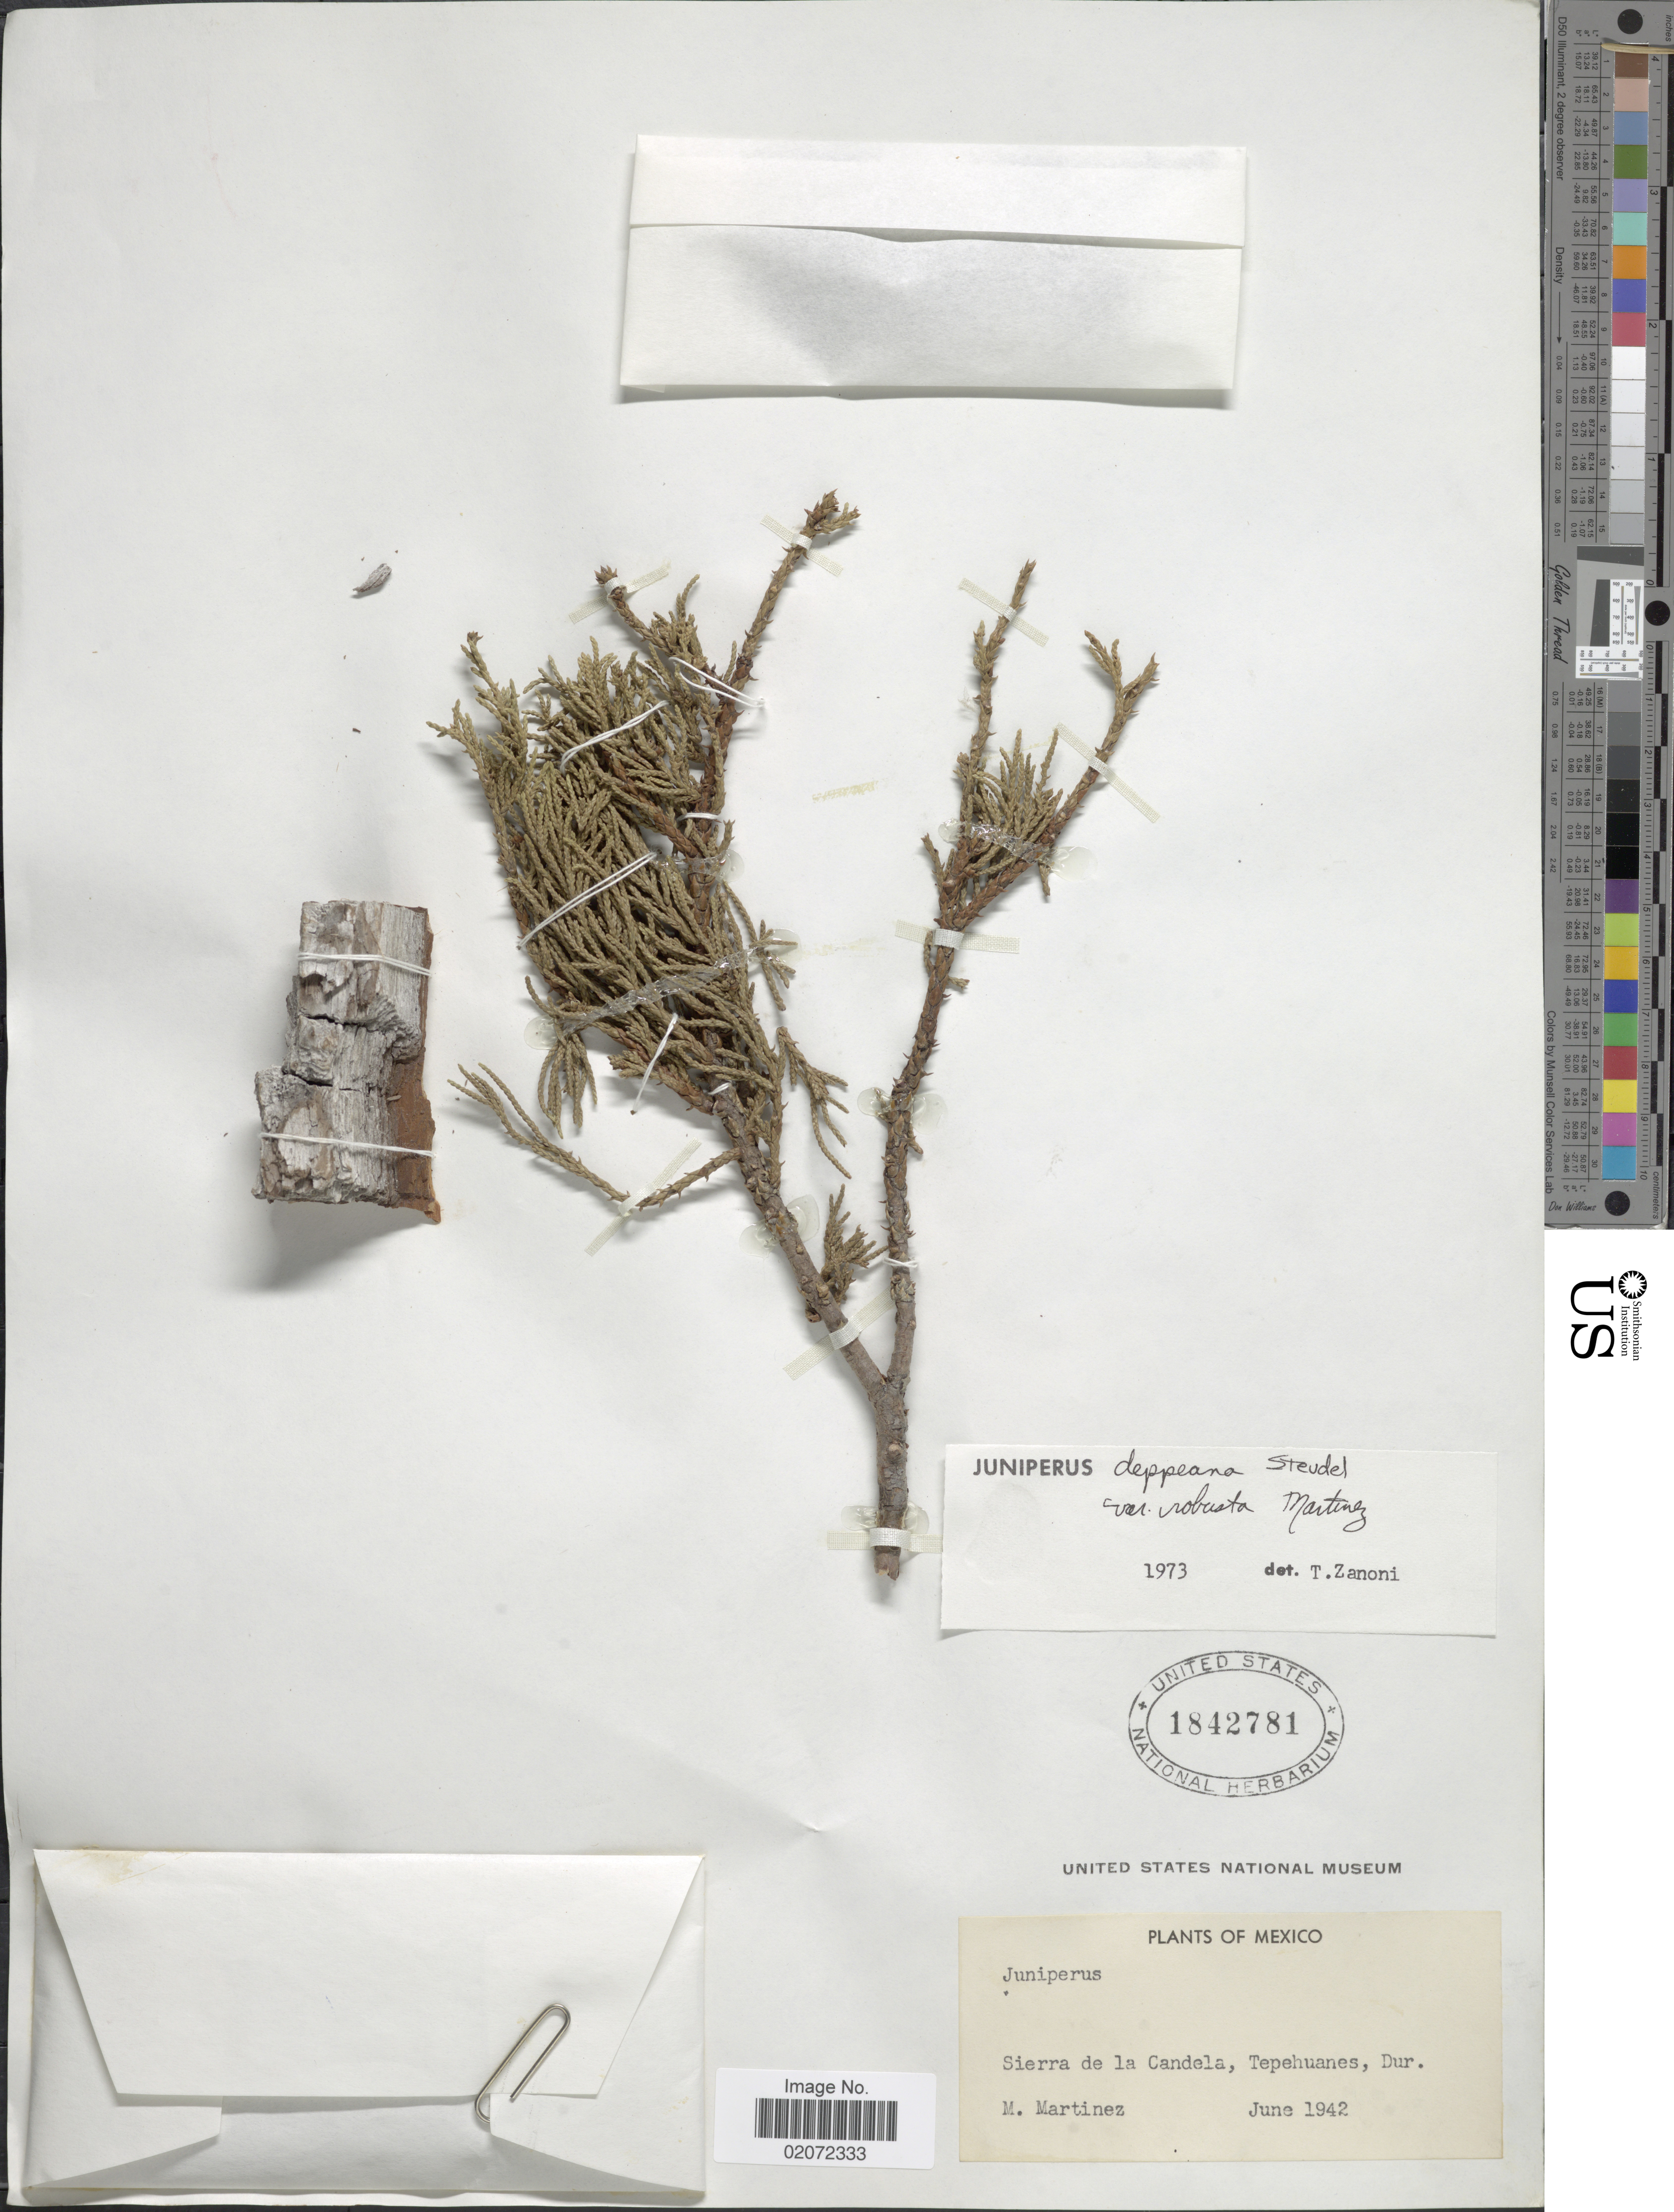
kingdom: Plantae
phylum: Tracheophyta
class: Pinopsida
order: Pinales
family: Cupressaceae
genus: Juniperus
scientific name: Juniperus deppeana var. robusta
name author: Martínez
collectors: M. Martinez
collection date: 1942-06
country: Mexico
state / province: Durango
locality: Sierra de la Candela, Tepehuanes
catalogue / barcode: US 1842781